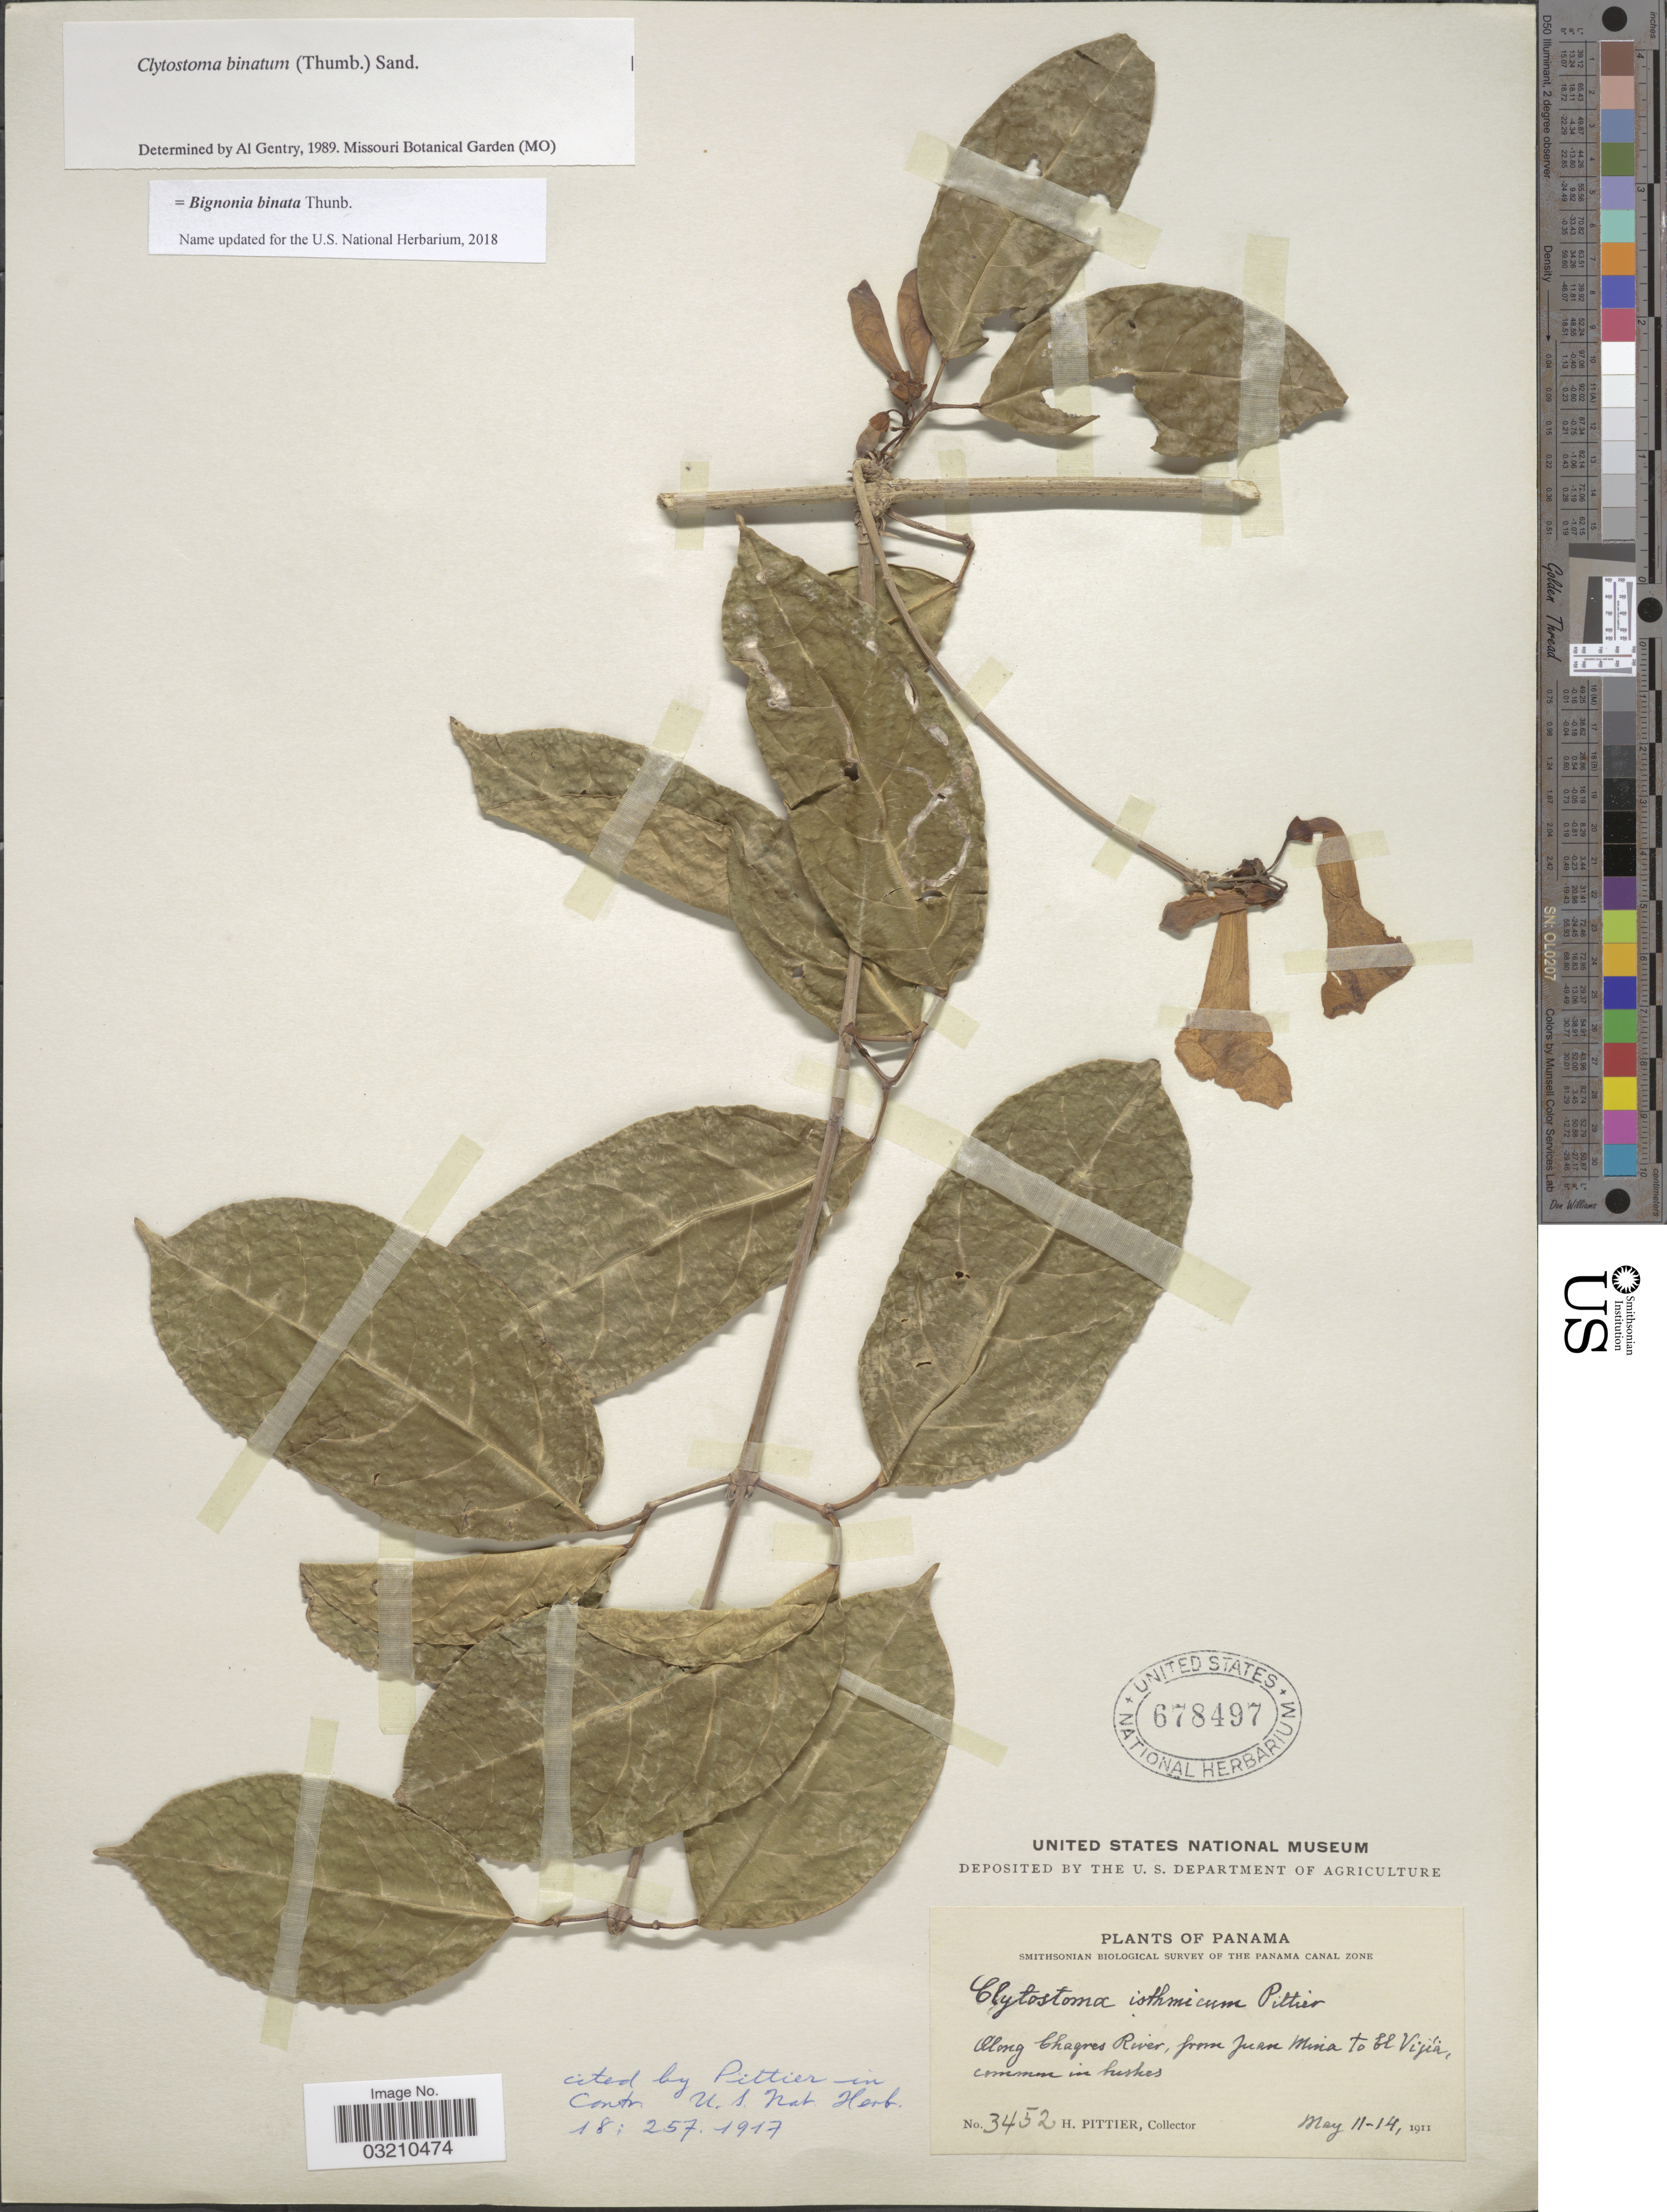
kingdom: Plantae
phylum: Tracheophyta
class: Magnoliopsida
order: Lamiales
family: Bignoniaceae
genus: Bignonia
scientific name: Bignonia binata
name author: Thunb.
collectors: H. F. Pittier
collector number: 3452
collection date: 1911-05-11/1911-05-14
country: Panama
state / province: Colón / Panamá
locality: Along Chagres River, from Juan Mina to El Vijía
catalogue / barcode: US 678497